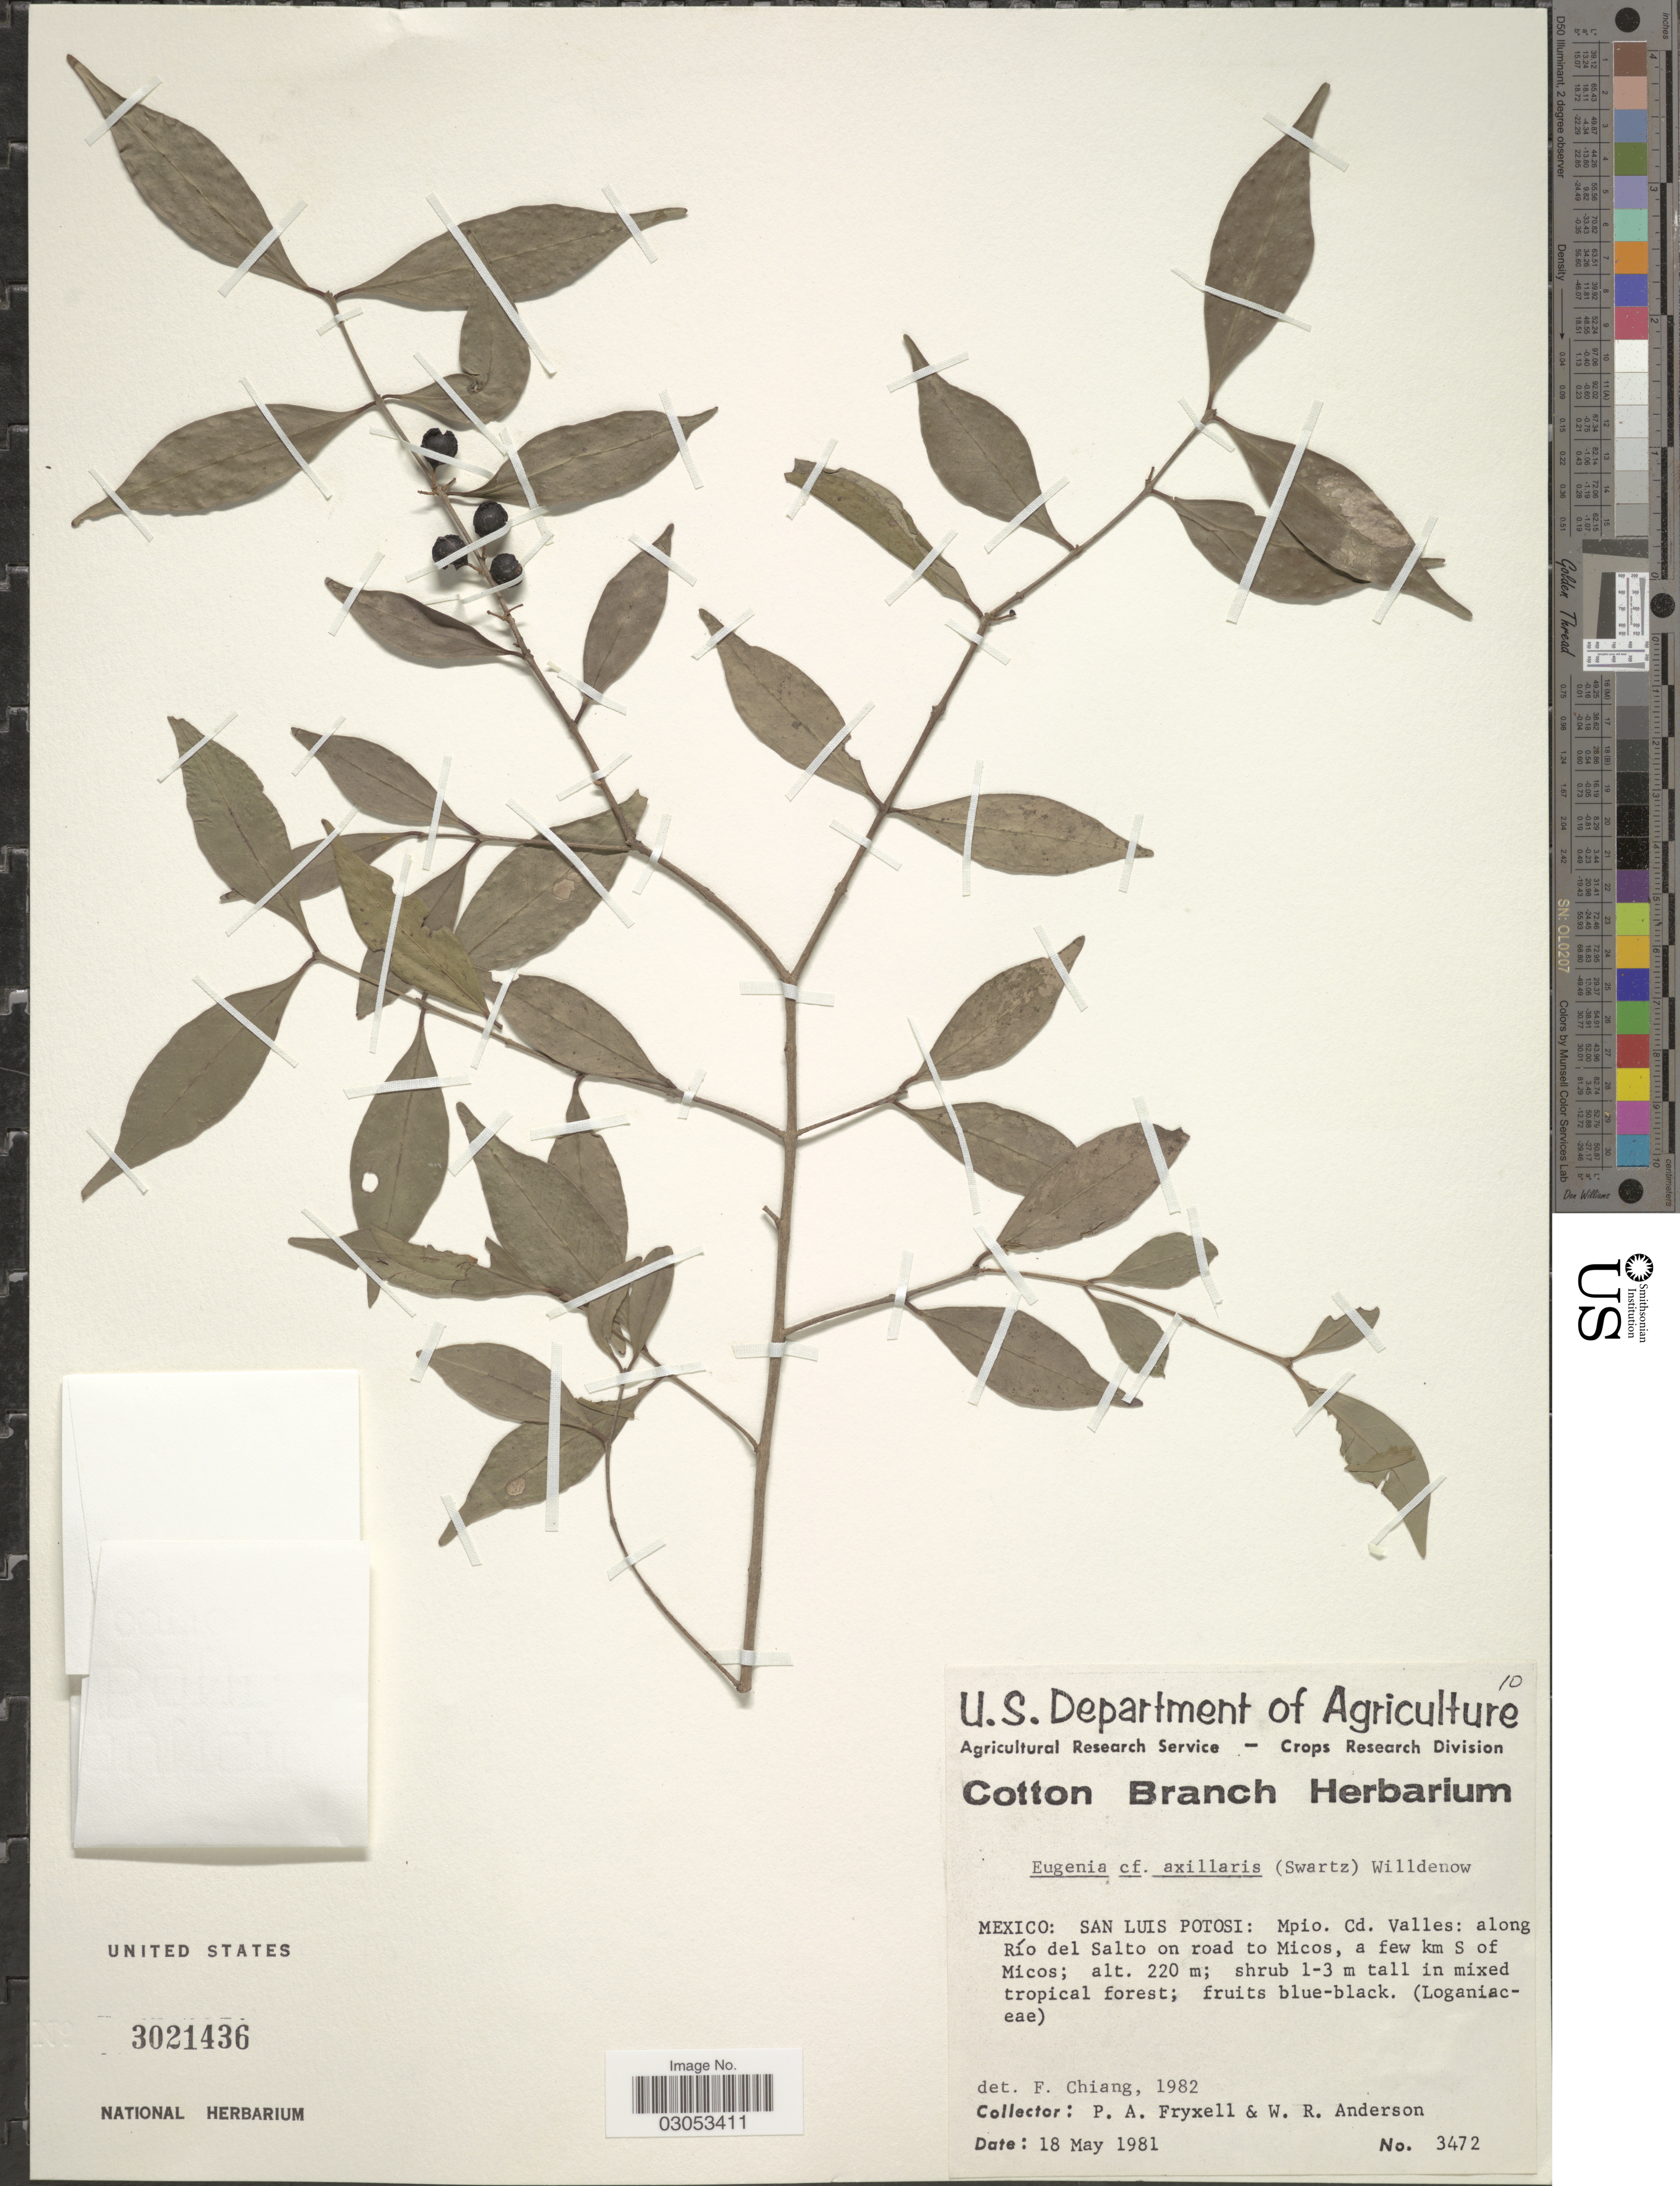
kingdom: Plantae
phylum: Tracheophyta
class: Magnoliopsida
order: Myrtales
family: Myrtaceae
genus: Eugenia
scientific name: Eugenia axillaris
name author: (Sw.) Willd.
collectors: P. A. Fryxell & W. Anderson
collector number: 3472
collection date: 1981-05-18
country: Mexico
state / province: San Luis Potosí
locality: San Luis Potosi: Mpio. Cd. Valles: along Río del Salto on road to Micos, a few km S of Micos.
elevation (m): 220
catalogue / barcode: US 3021436